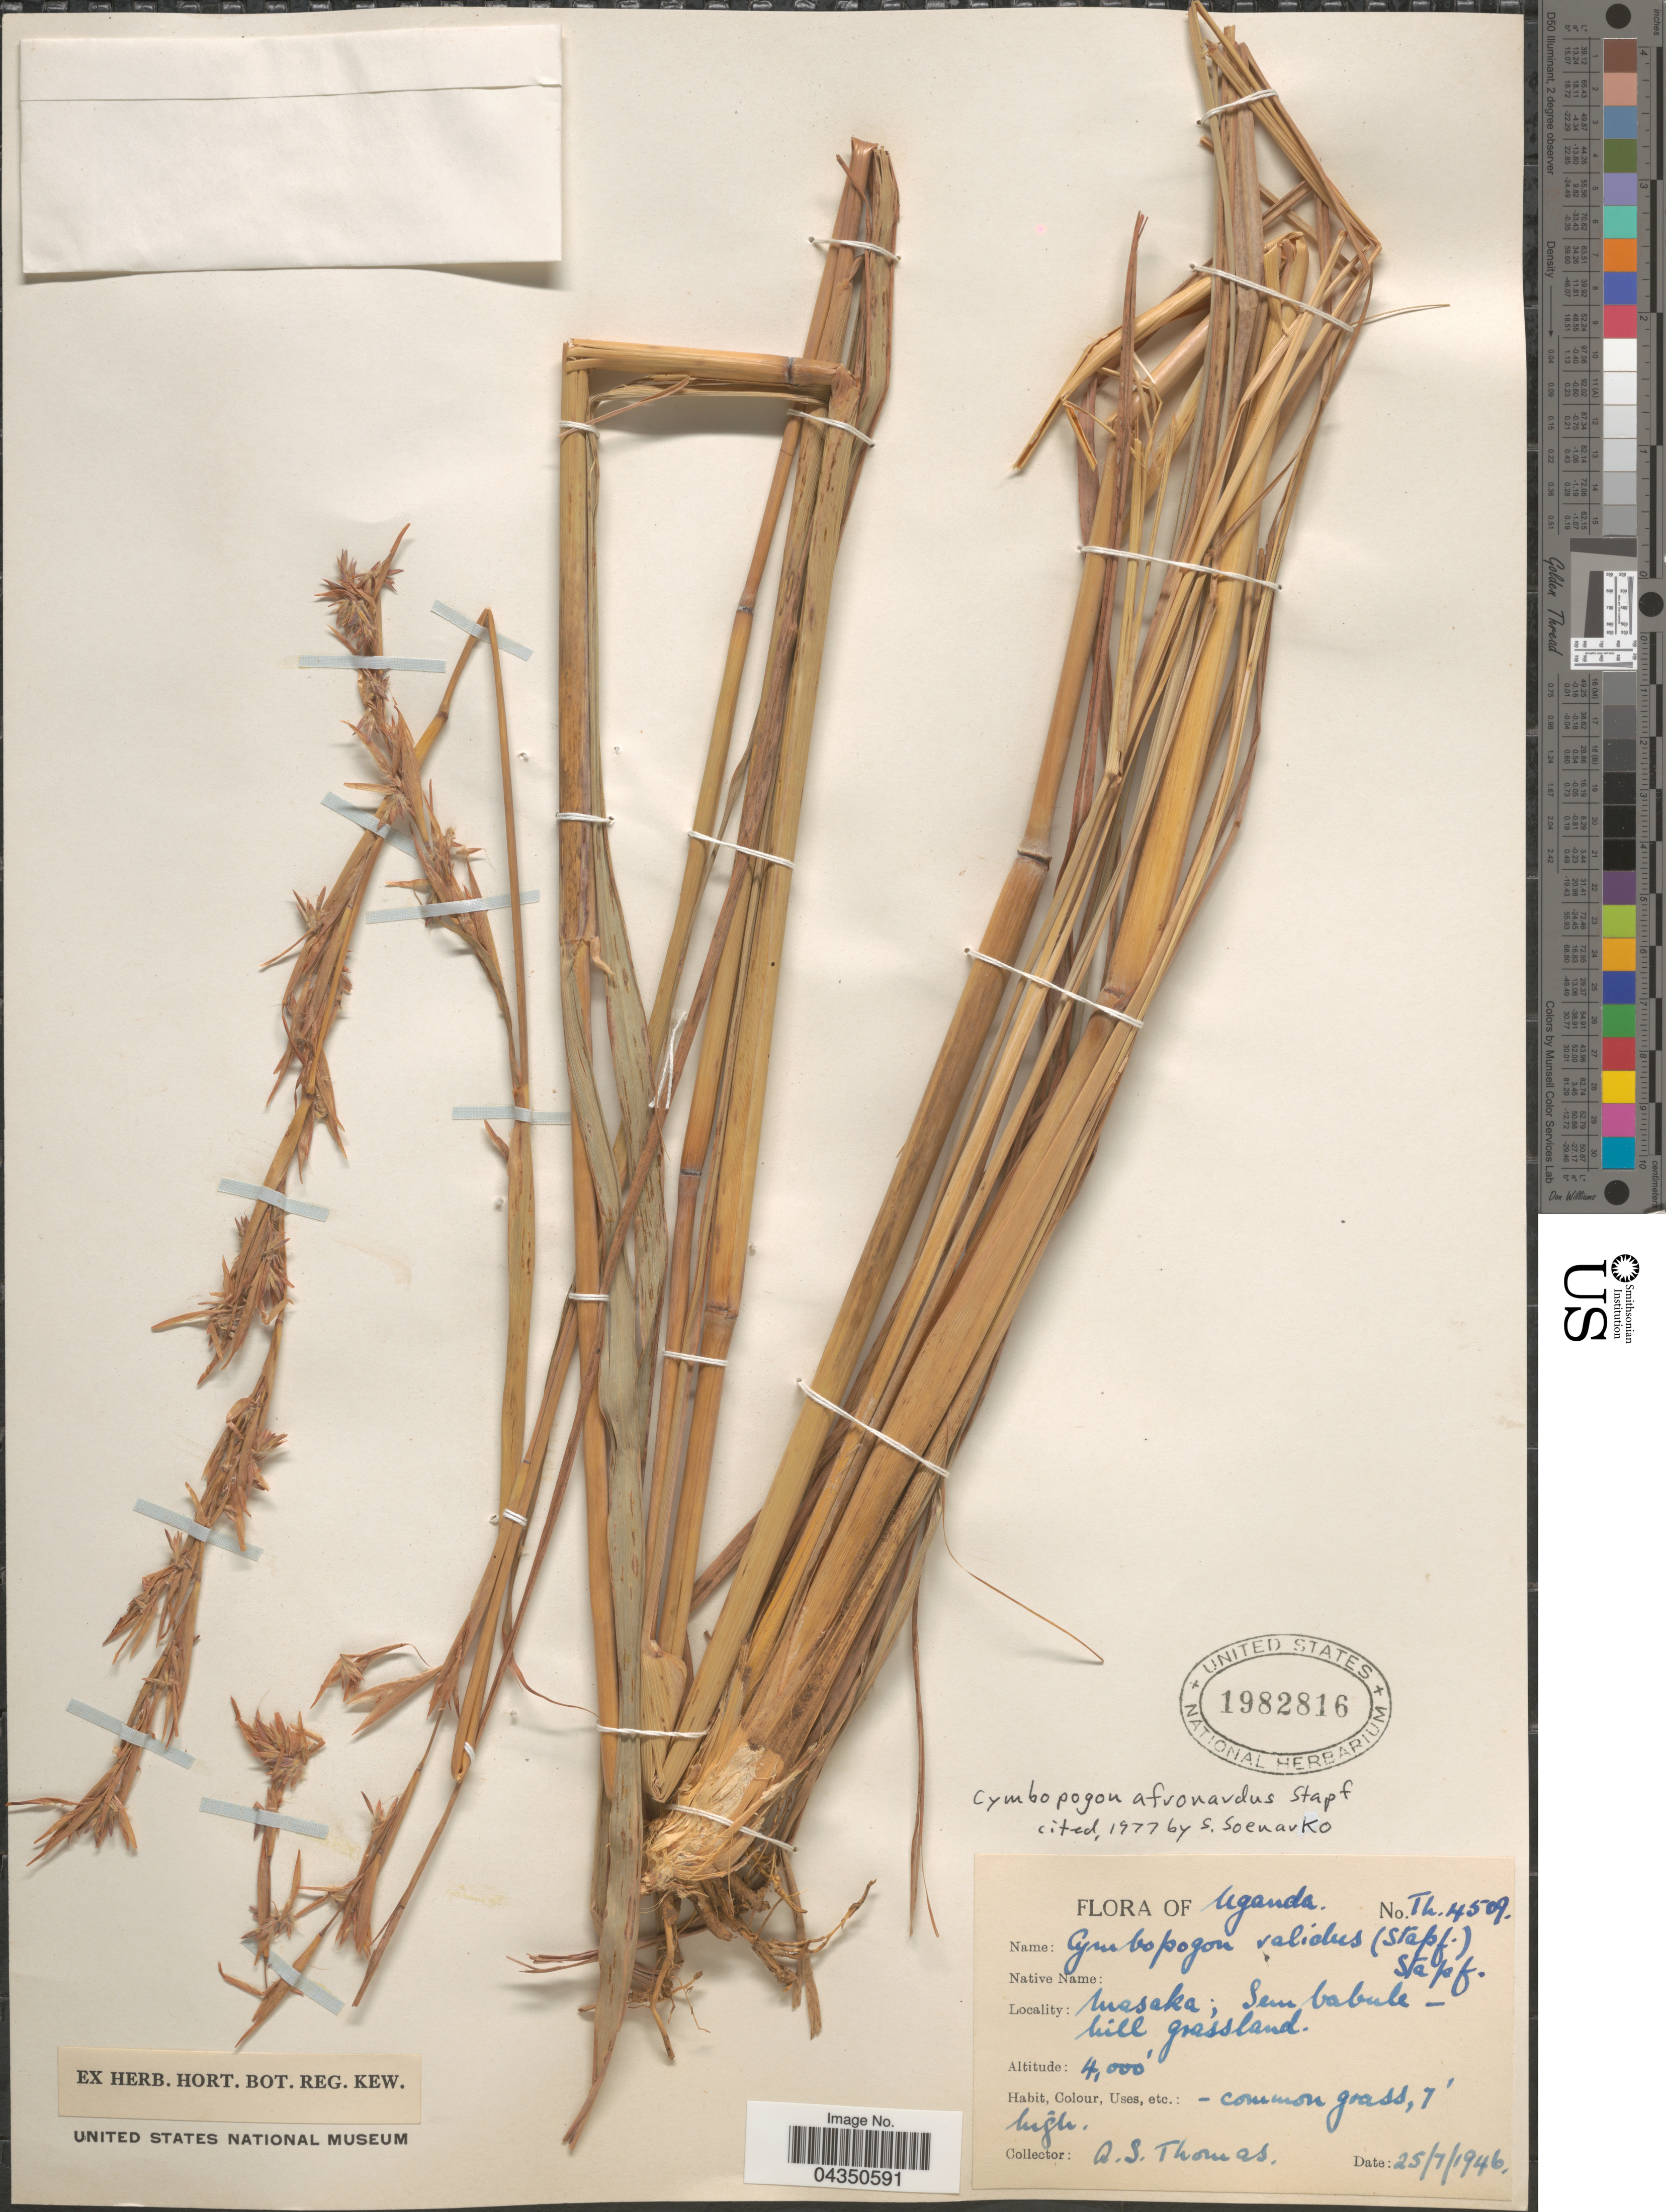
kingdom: Plantae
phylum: Tracheophyta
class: Liliopsida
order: Poales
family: Poaceae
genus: Cymbopogon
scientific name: Cymbopogon nardus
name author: (L.) Rendle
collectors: A. Thomas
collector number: Th4509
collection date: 1946-07-25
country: Uganda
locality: Masaka; Sembabule - hill grassland.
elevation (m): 1219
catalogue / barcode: US 1982816